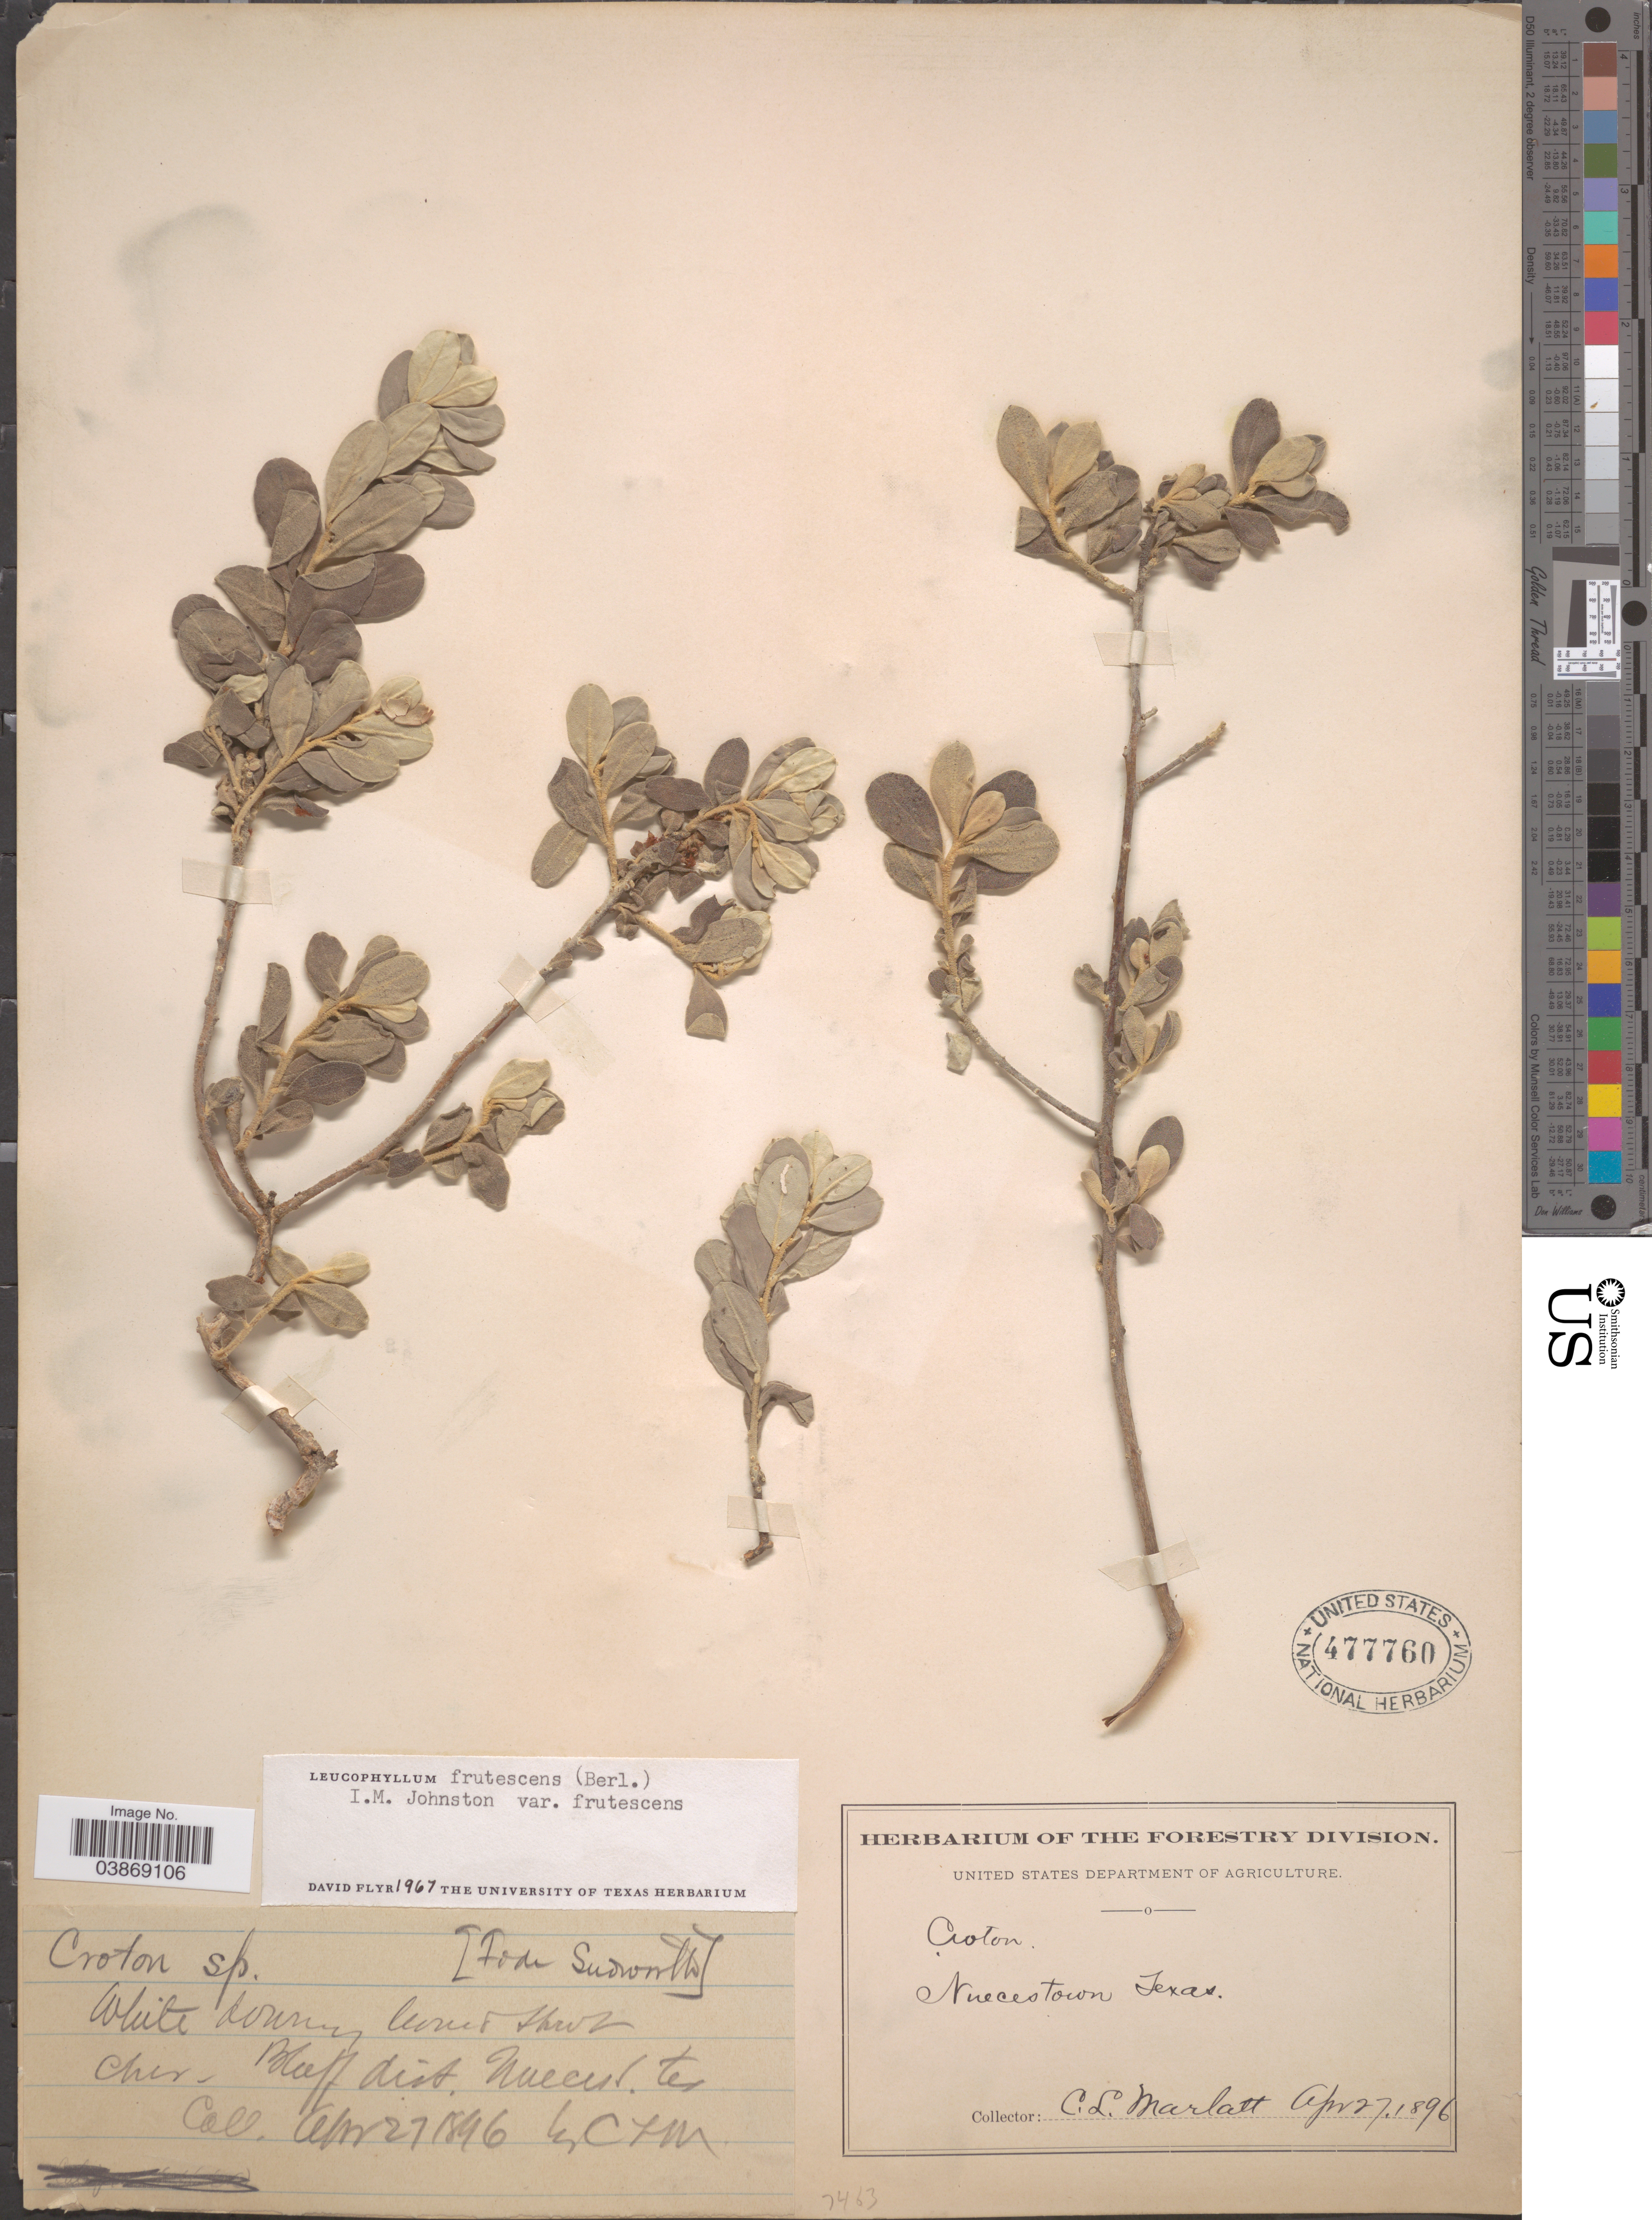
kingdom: Plantae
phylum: Tracheophyta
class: Magnoliopsida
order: Lamiales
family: Scrophulariaceae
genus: Leucophyllum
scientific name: Leucophyllum frutescens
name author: (Berland.) I.M. Johnst.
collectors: C. Marlatt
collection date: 1896-04-27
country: United States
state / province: Texas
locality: Bluff dist. Nuecestown.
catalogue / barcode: US 477760